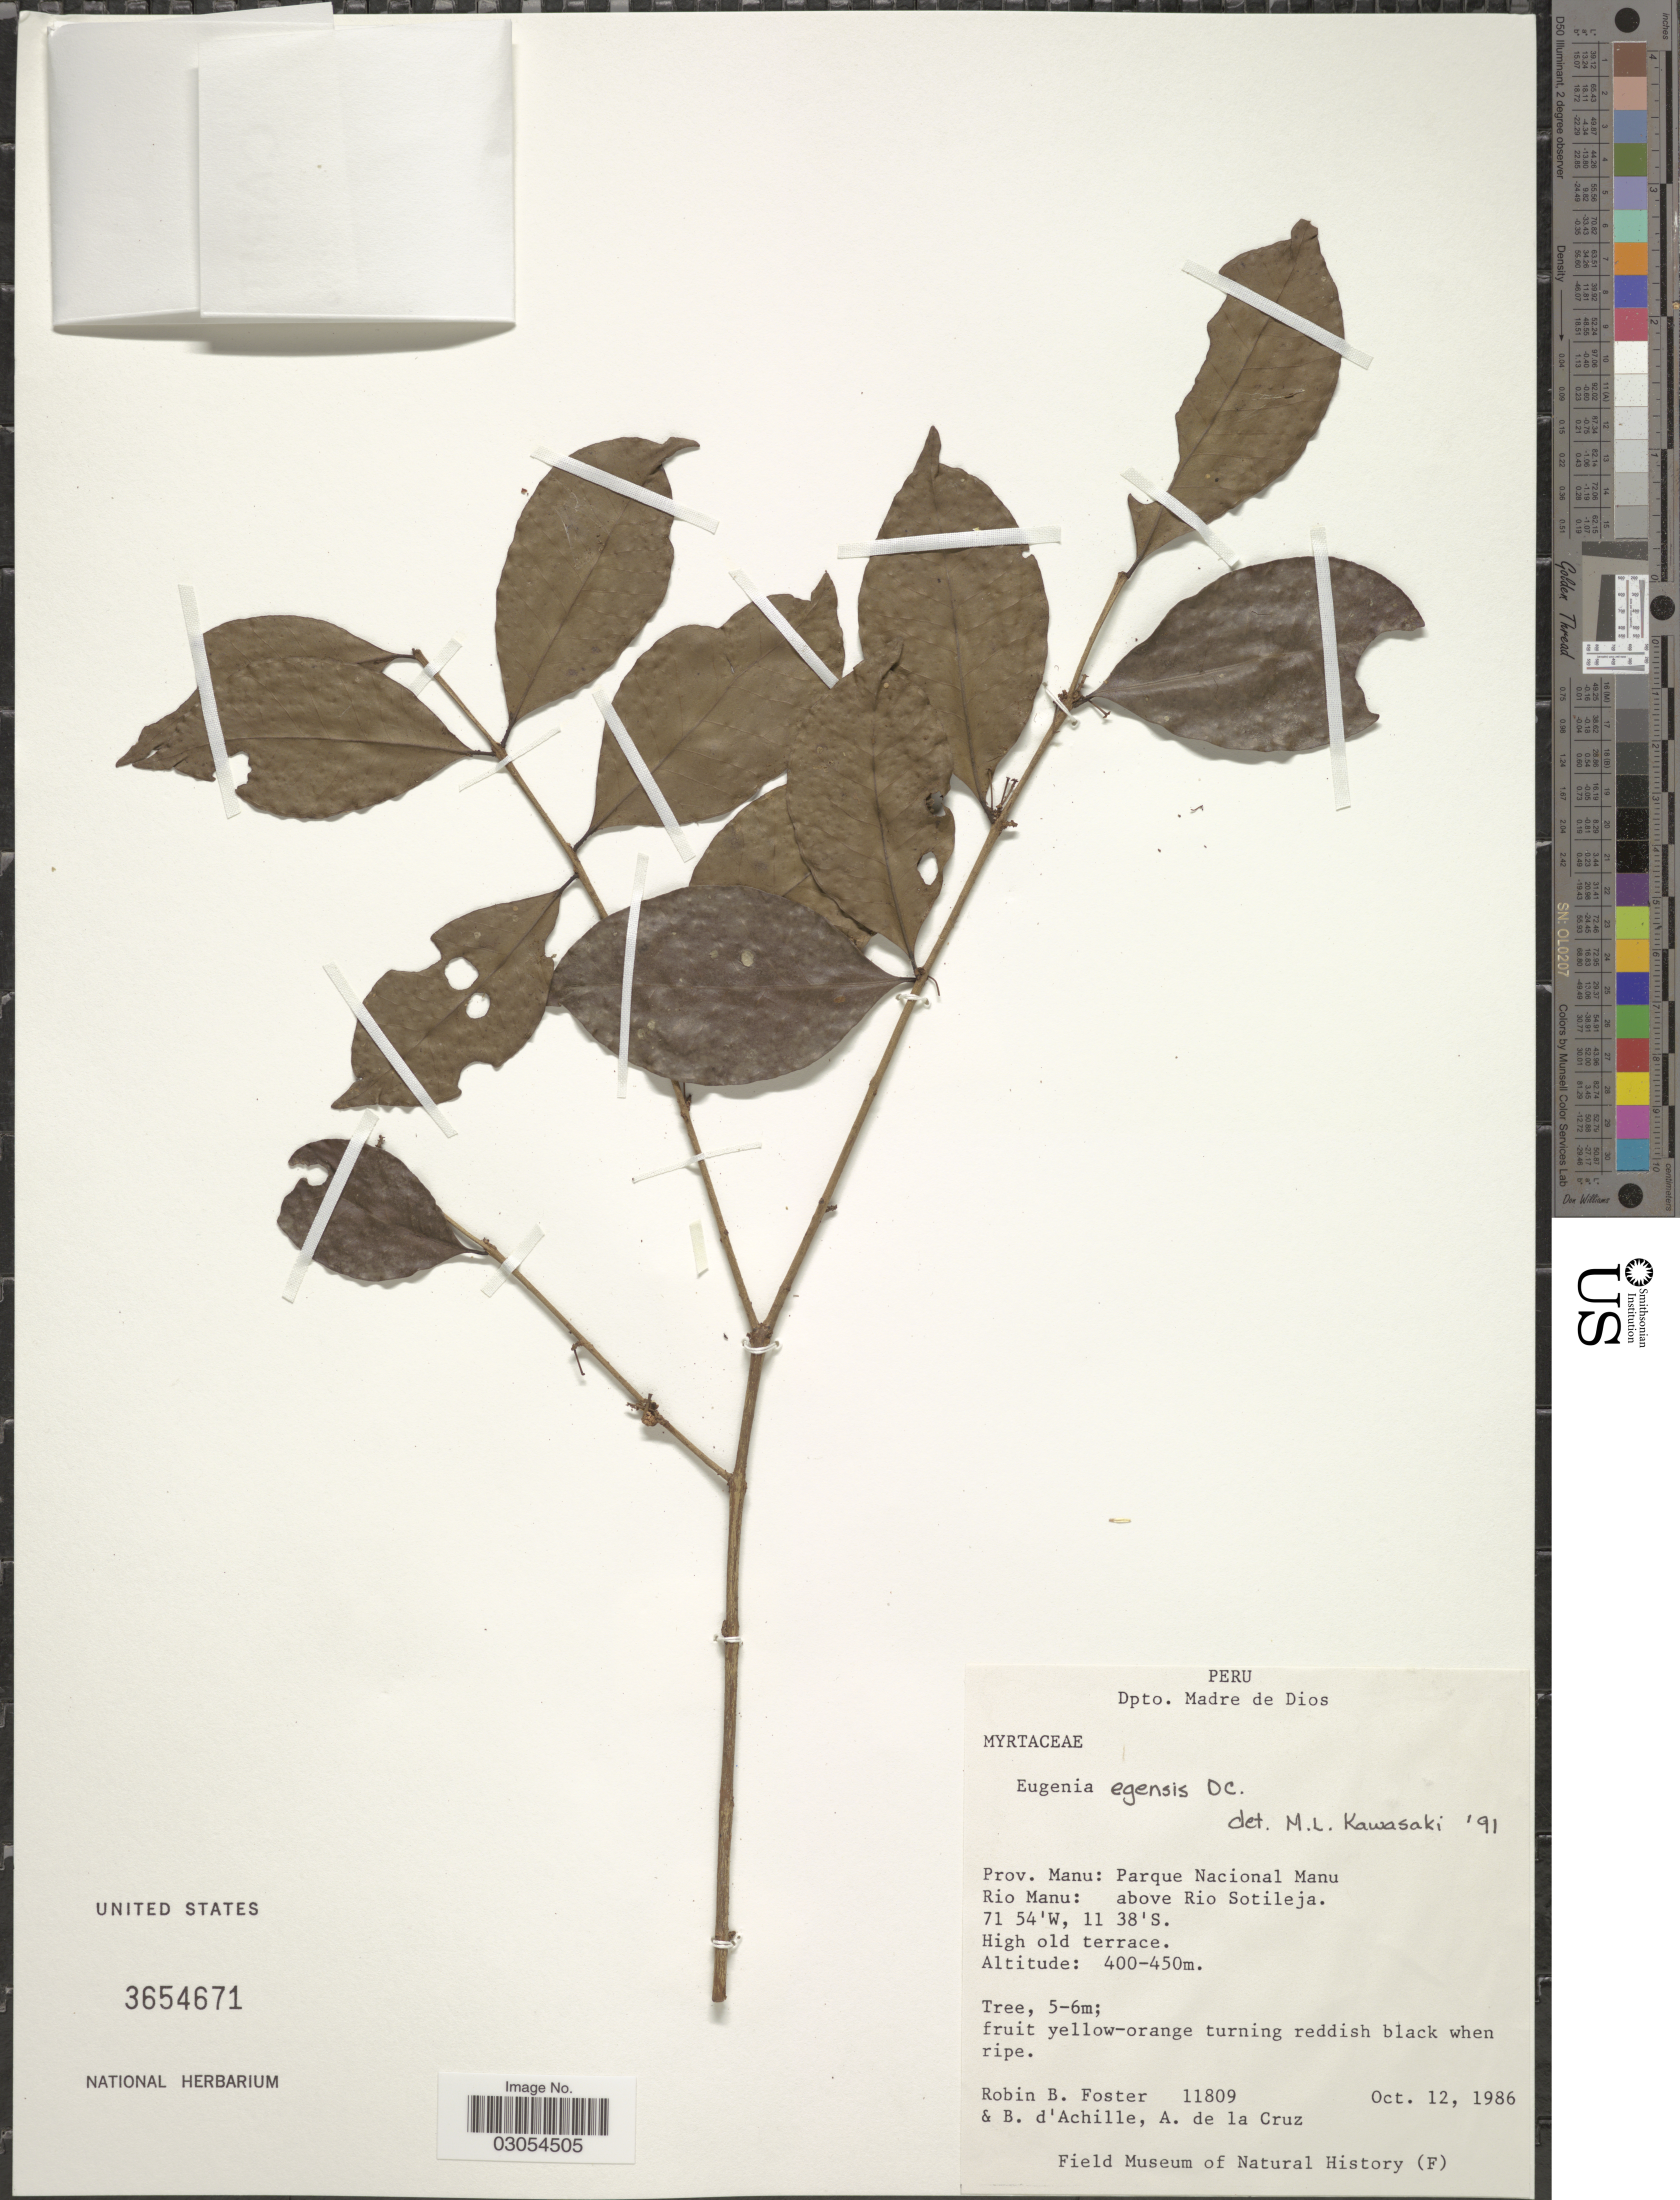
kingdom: Plantae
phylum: Tracheophyta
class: Magnoliopsida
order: Myrtales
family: Myrtaceae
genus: Eugenia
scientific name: Eugenia egensis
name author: DC.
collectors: R. B. Foster, B. d'Achille & A. de la Cruz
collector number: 11809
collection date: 1986-10-12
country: Peru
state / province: Madre de Dios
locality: Dpto. Madre de Dios. Prov. Manu: Parque Nacional Manu. Rio Manu: above Rio Sotileja.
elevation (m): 400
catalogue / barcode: US 3654671